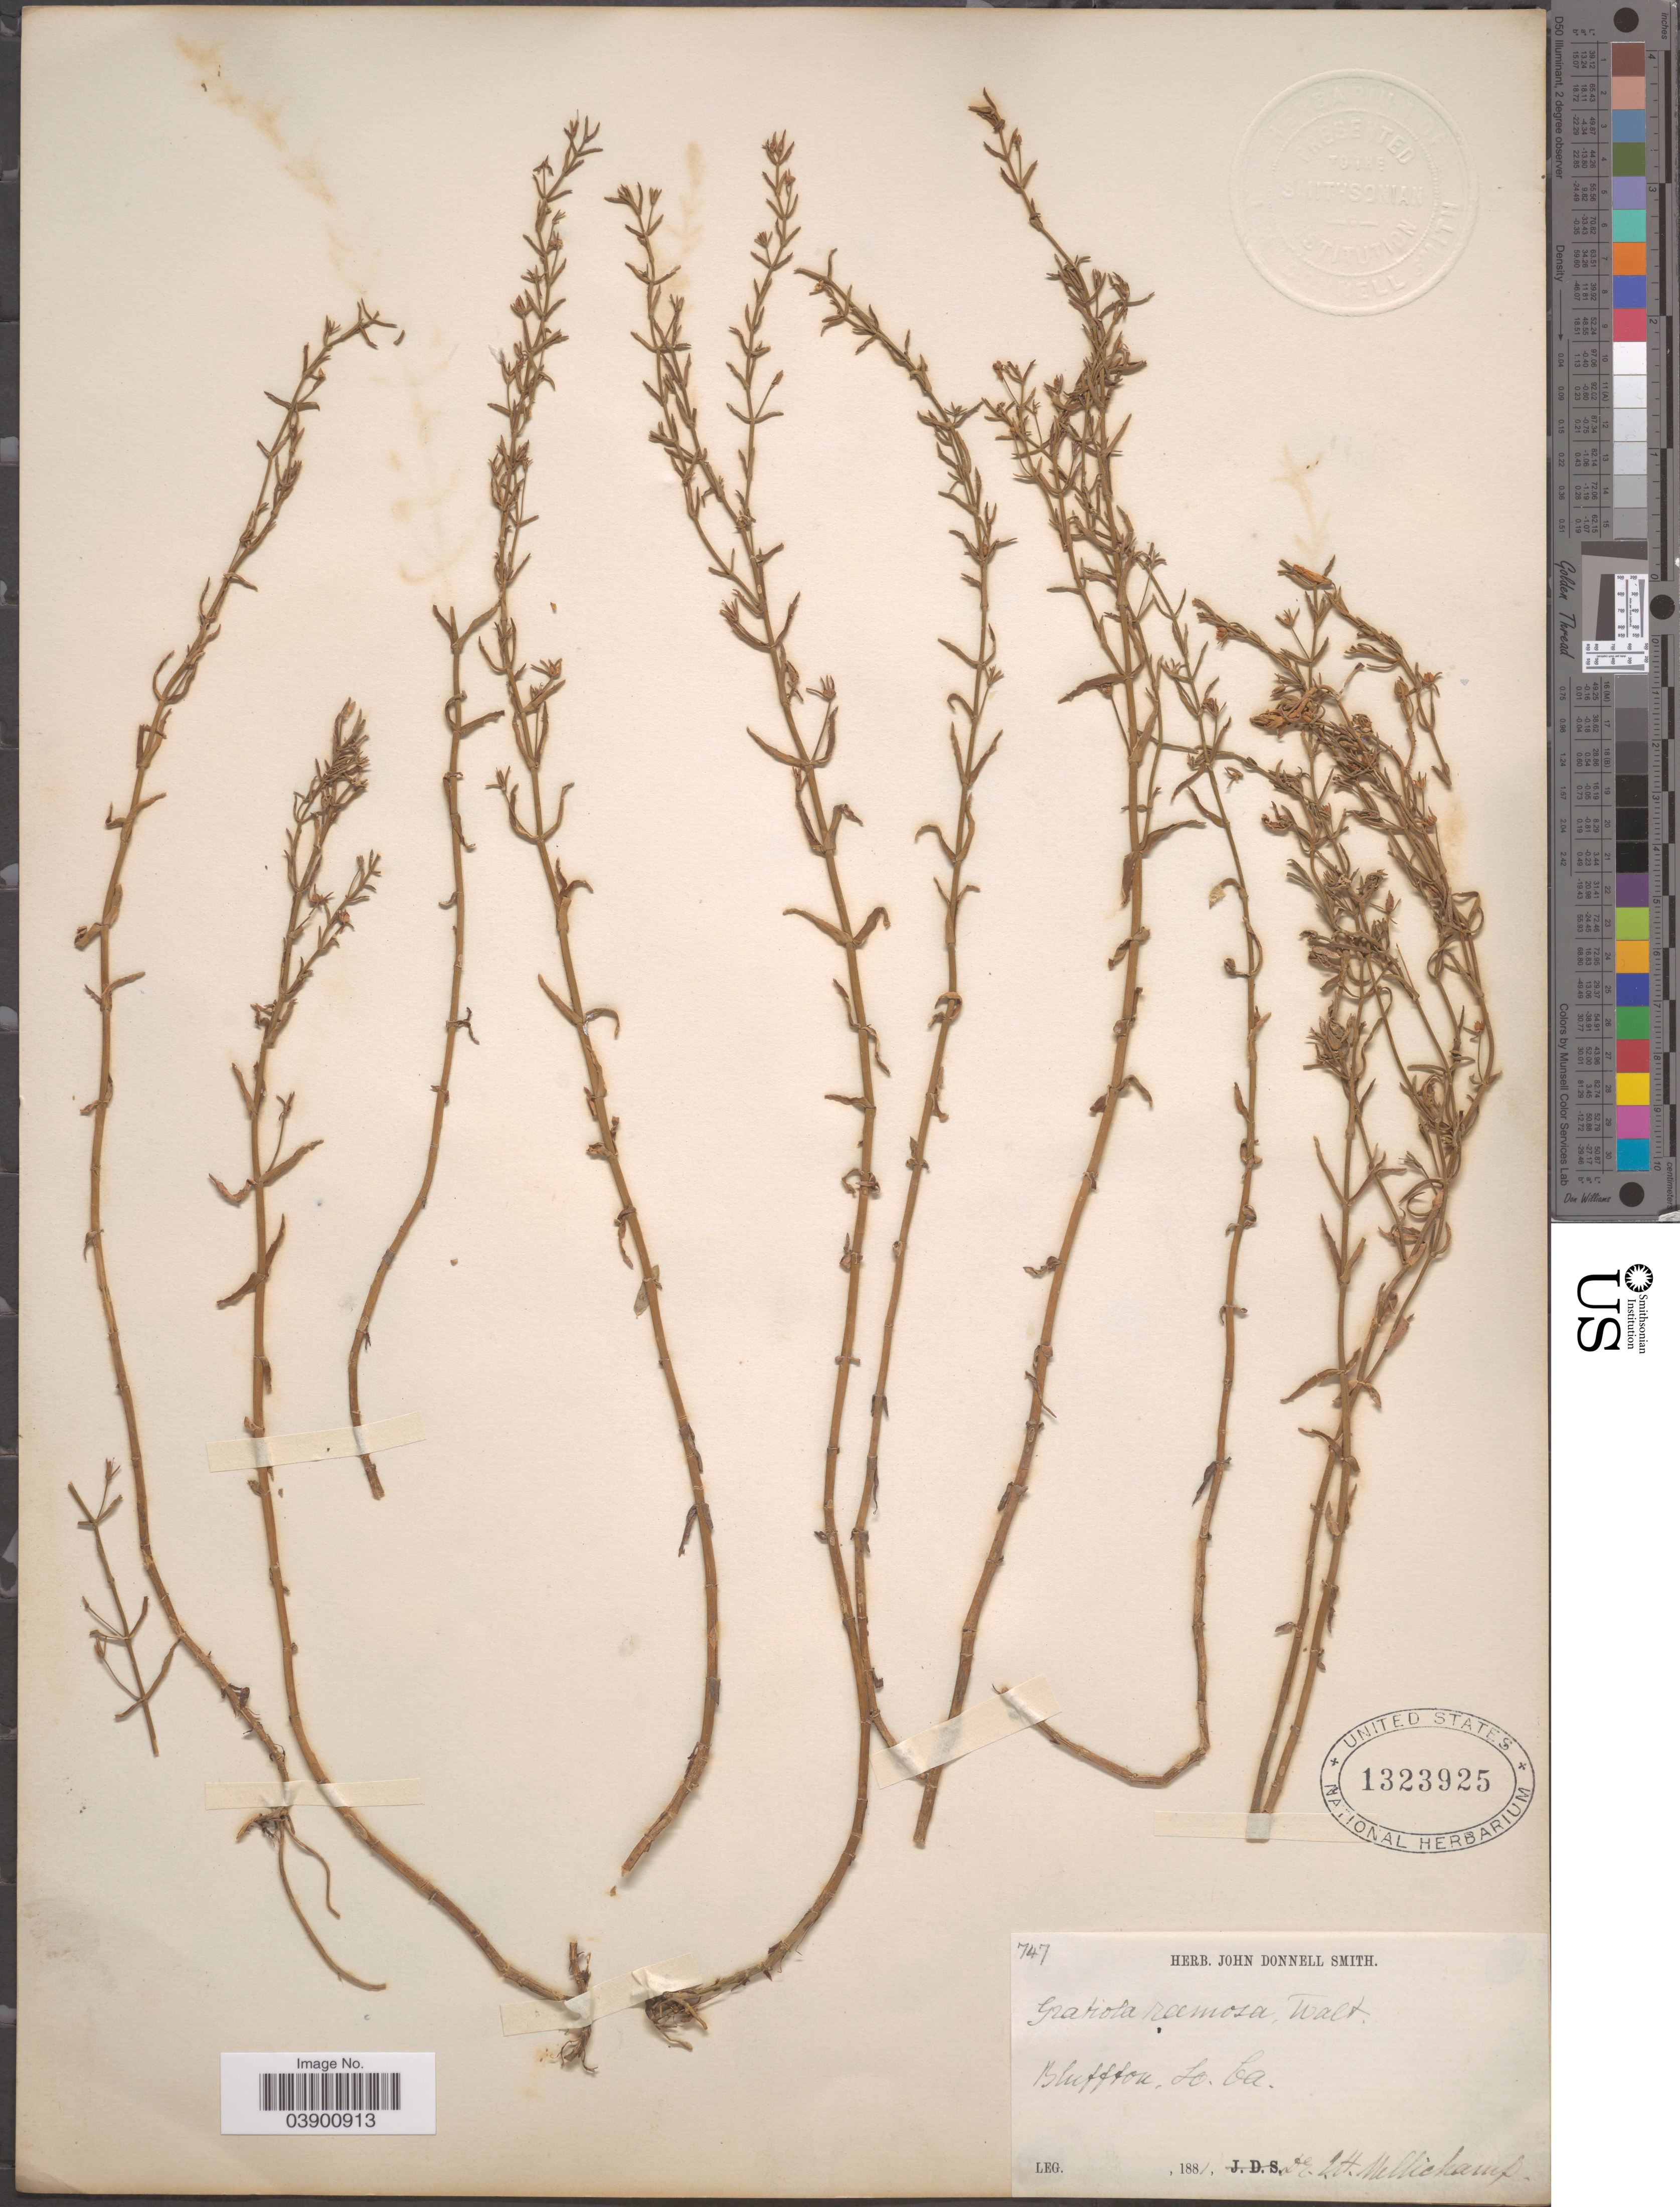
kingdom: Plantae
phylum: Tracheophyta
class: Magnoliopsida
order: Lamiales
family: Plantaginaceae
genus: Gratiola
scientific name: Gratiola ramosa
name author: Walter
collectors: J. H. Mellichamp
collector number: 747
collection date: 1881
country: United States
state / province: South Carolina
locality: Bluffton.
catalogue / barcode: US 1323925